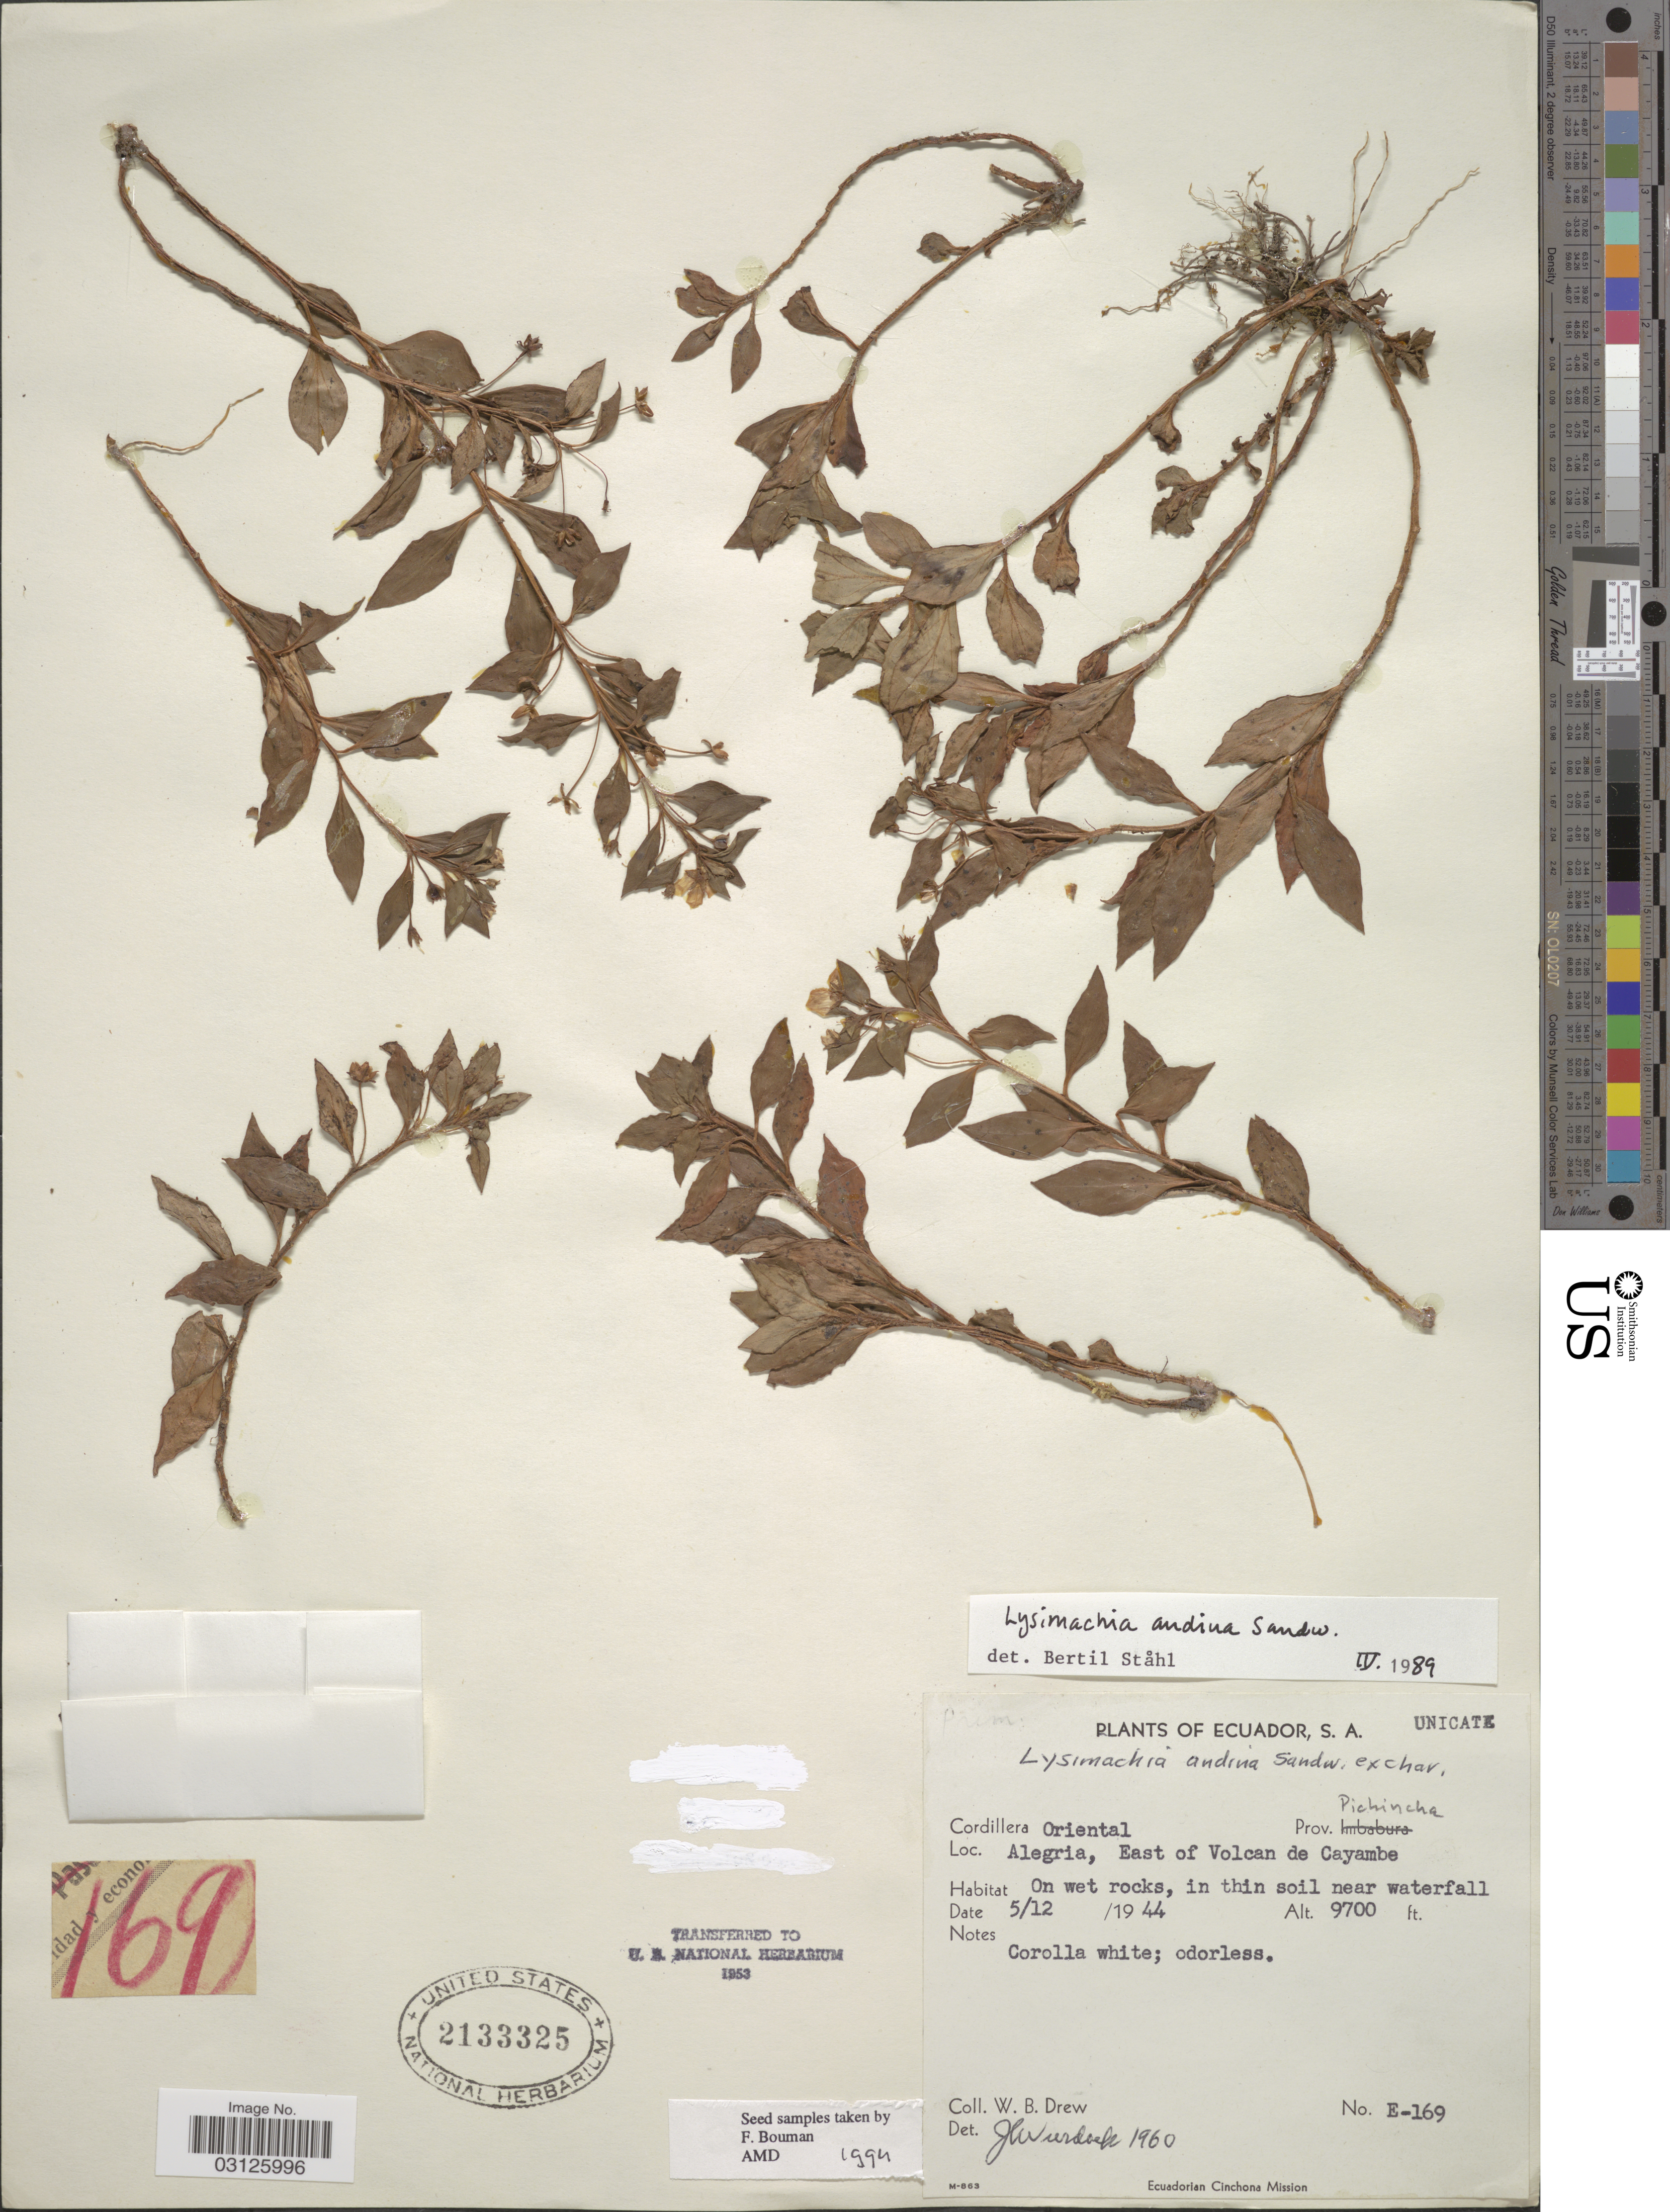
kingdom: Plantae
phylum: Tracheophyta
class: Magnoliopsida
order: Ericales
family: Primulaceae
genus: Lysimachia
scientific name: Lysimachia andina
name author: Sandwith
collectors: W. B. Drew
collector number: E-169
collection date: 1944-12-05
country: Ecuador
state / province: Pichincha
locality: Cordillera Oriental. Prov. Pichincha. Alegria, East of Volcan de Cayambe.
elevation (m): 2957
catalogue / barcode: US 2133325